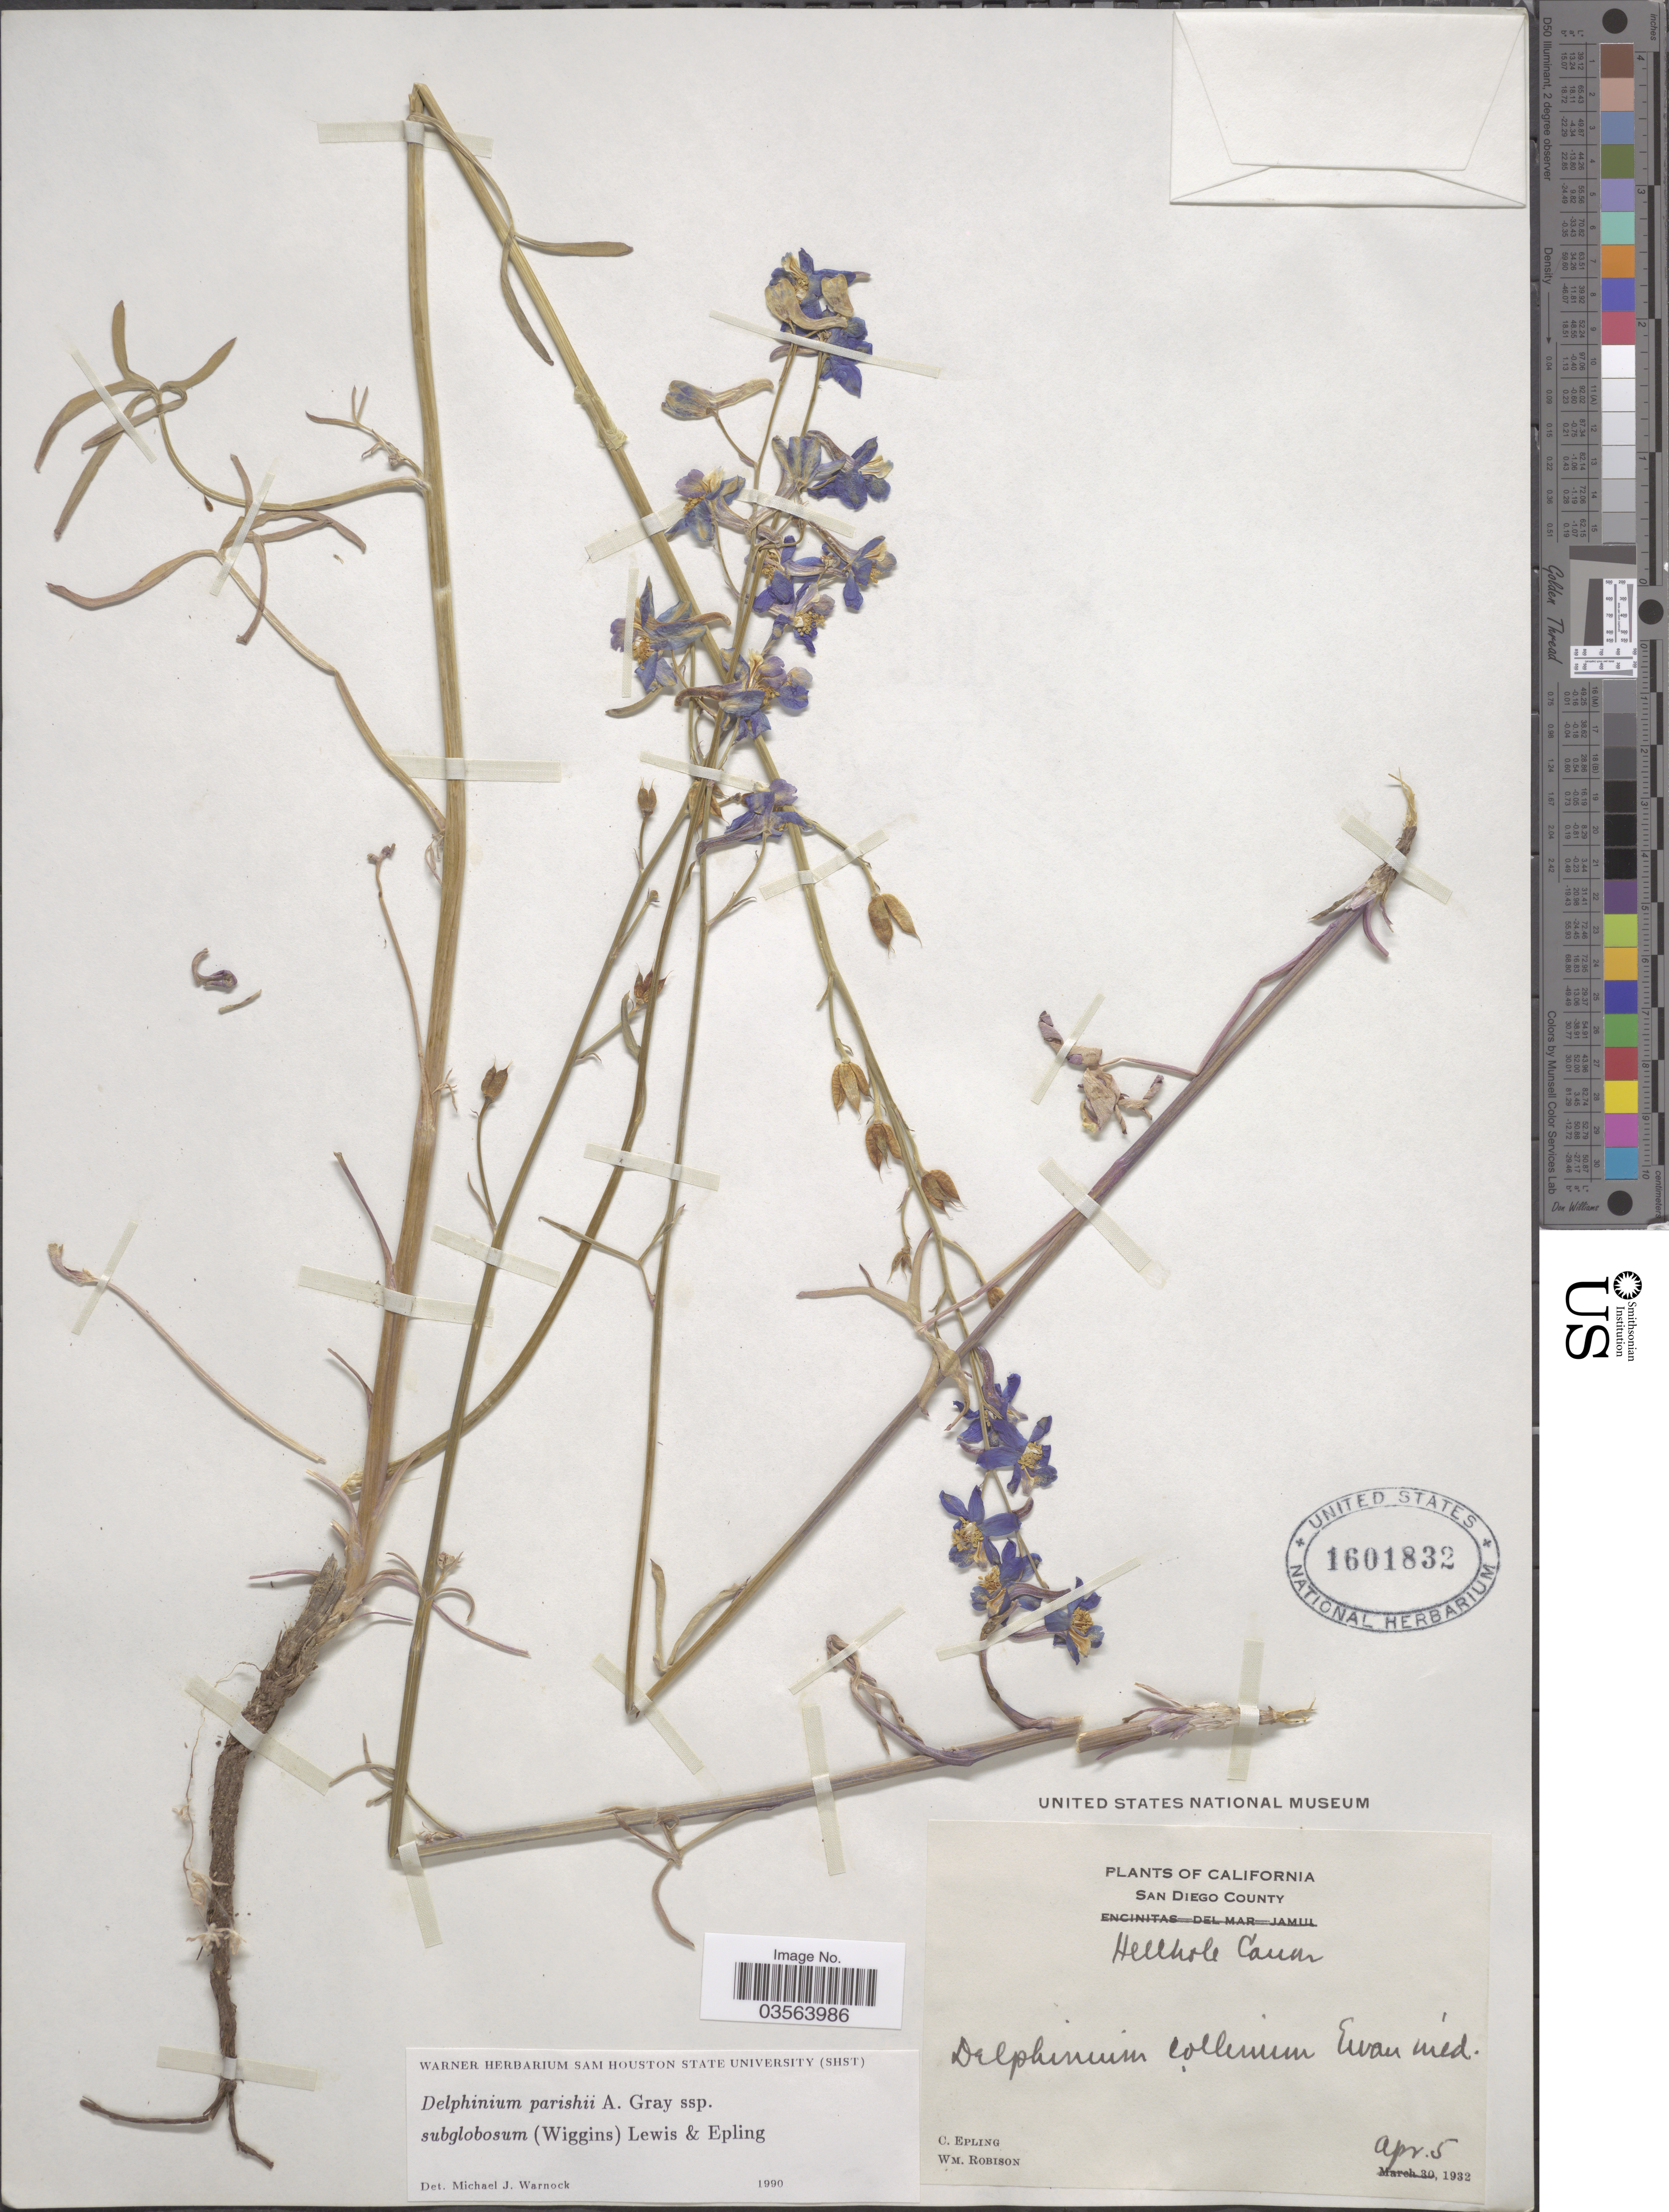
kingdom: Plantae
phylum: Tracheophyta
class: Magnoliopsida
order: Ranunculales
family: Ranunculaceae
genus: Delphinium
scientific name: Delphinium parishii subsp. subglobosum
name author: (Wiggins) F. H. Lewis & Epling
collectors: C. C. Epling & W. Robinson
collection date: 1932-04-05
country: United States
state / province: California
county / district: San Diego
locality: San Diego County. Hellhole Canon.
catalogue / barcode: US 1601832